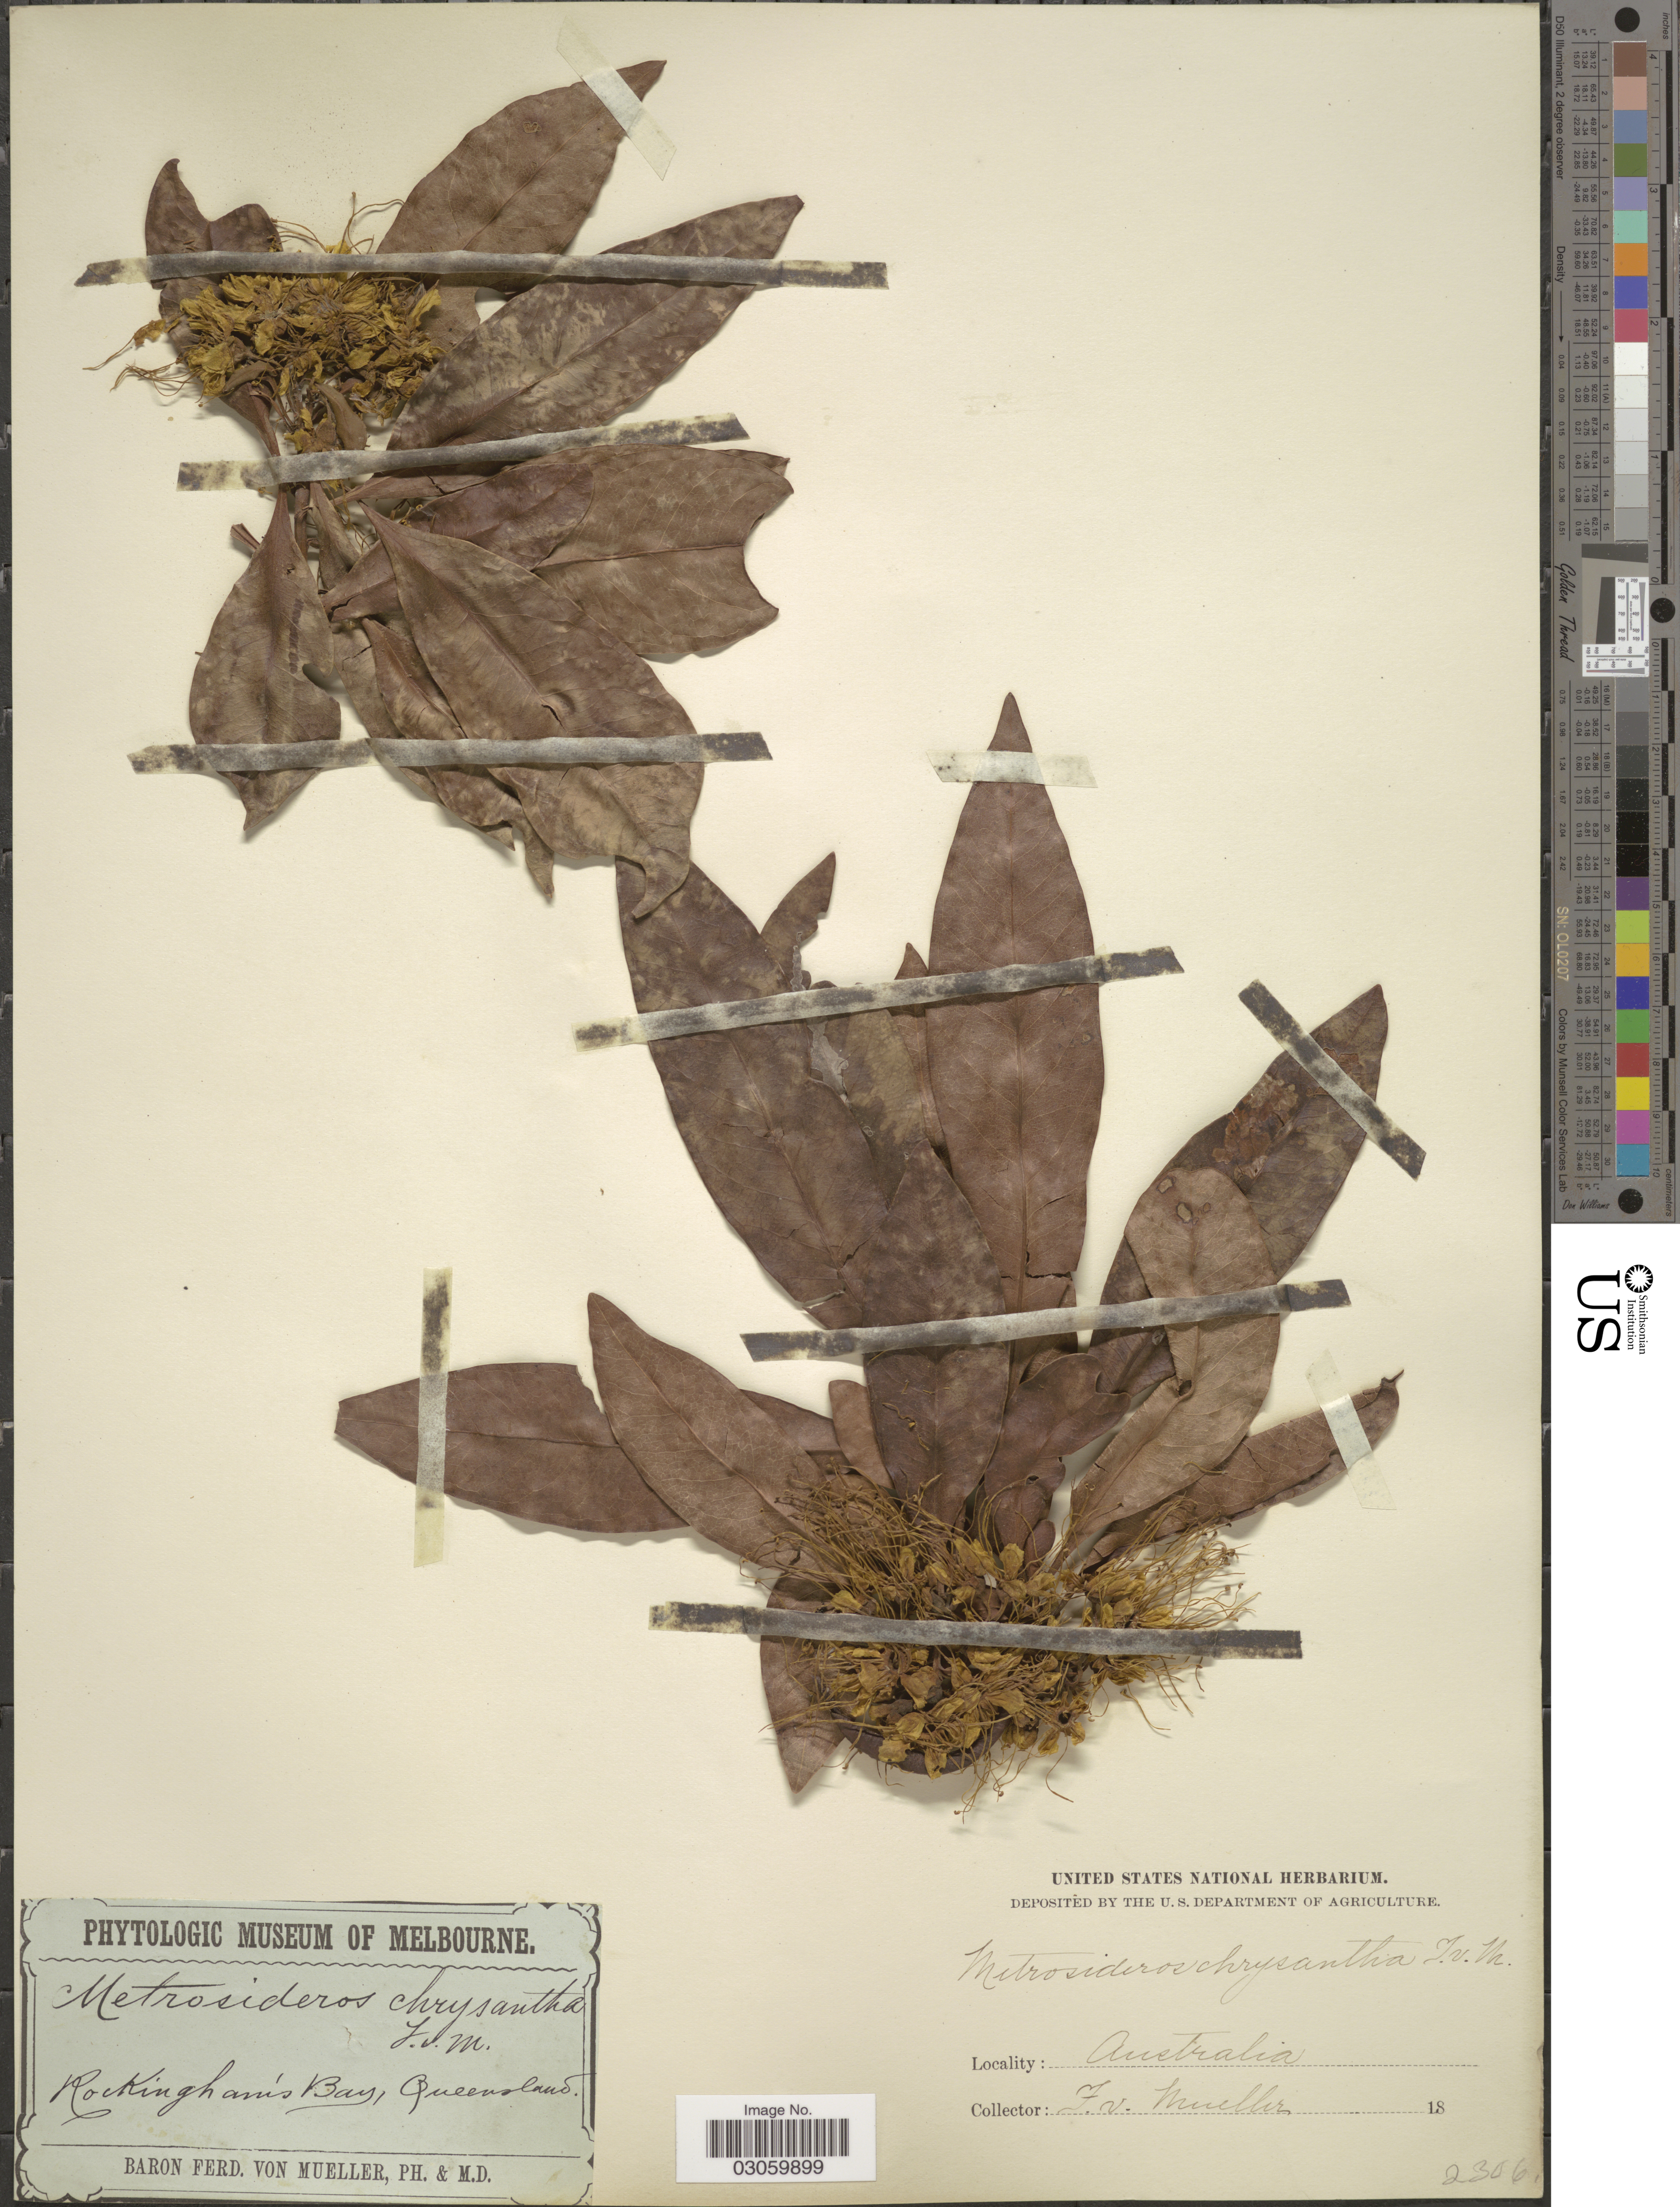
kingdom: Plantae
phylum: Tracheophyta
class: Magnoliopsida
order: Myrtales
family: Myrtaceae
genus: Metrosideros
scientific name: Metrosideros chrysantha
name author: F. Muell.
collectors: F. Mueller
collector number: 2306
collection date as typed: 18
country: Australia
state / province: Queensland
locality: Rockingham's Bay.